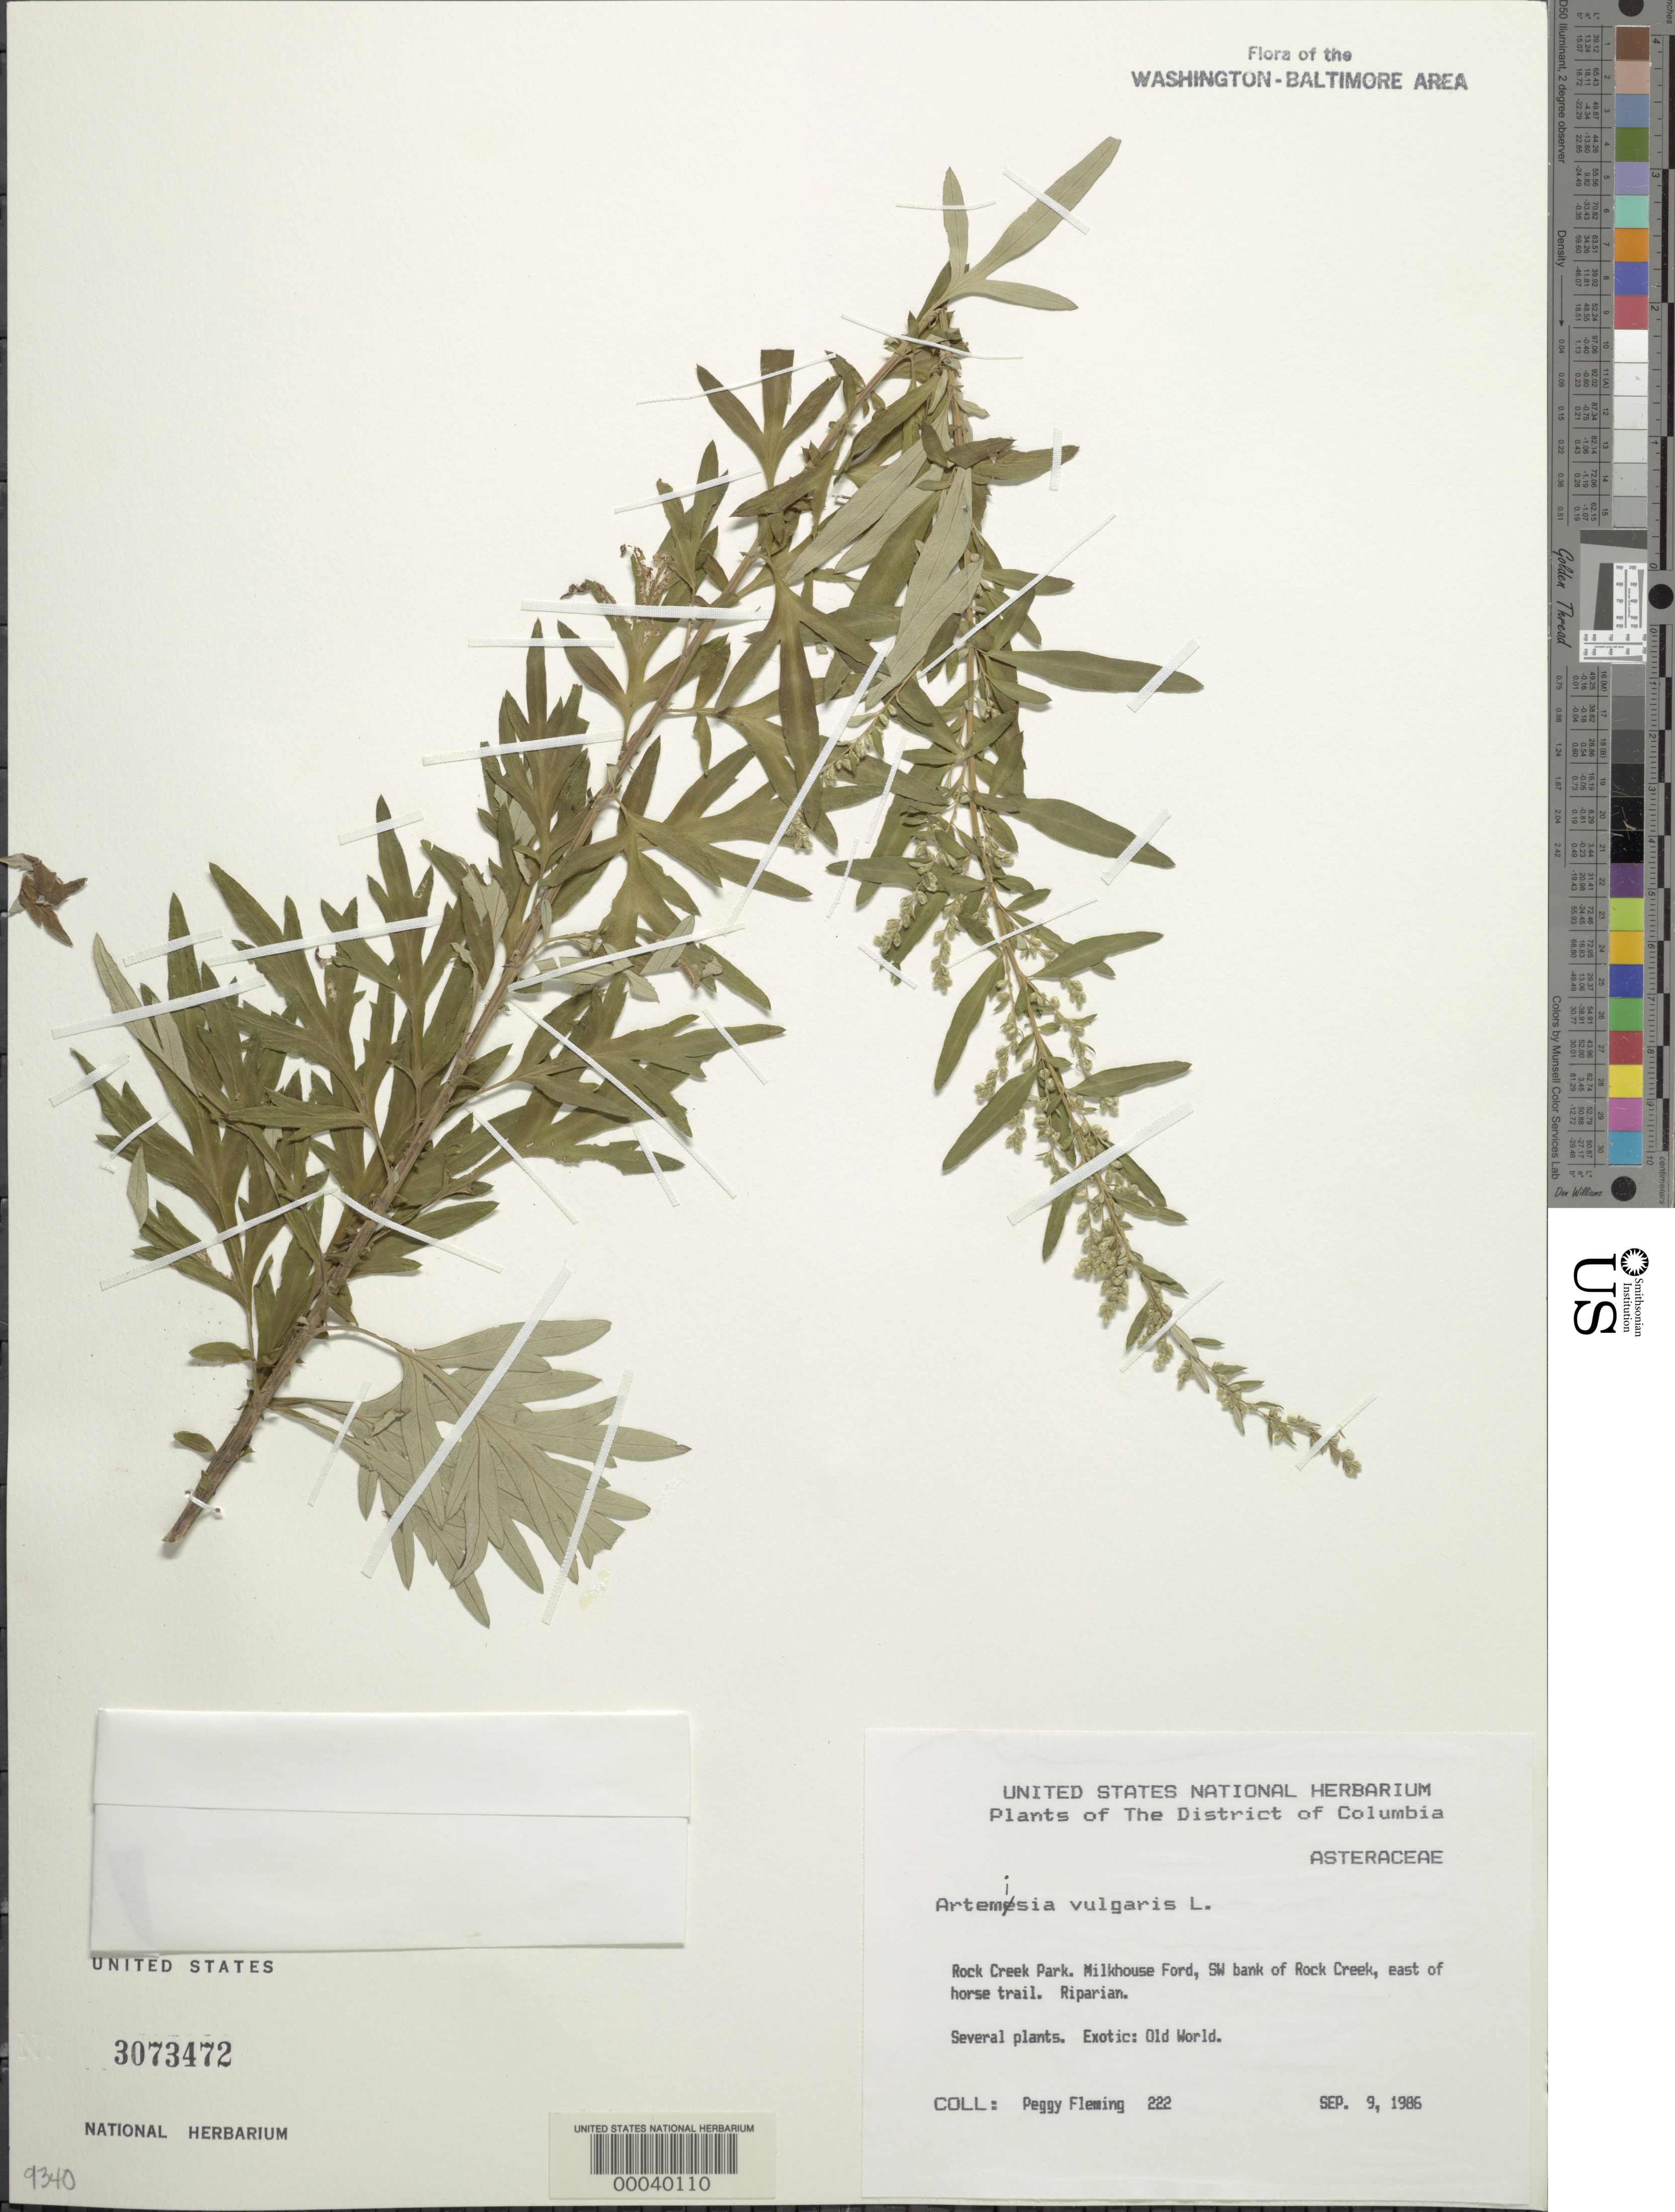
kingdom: Plantae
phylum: Tracheophyta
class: Magnoliopsida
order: Asterales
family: Asteraceae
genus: Artemisia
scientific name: Artemisia vulgaris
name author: L.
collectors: P. Fleming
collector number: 222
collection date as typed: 09 Sep 1986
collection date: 1986-09-09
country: United States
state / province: District of Columbia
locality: Horse trail.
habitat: Riparian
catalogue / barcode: US 3073472